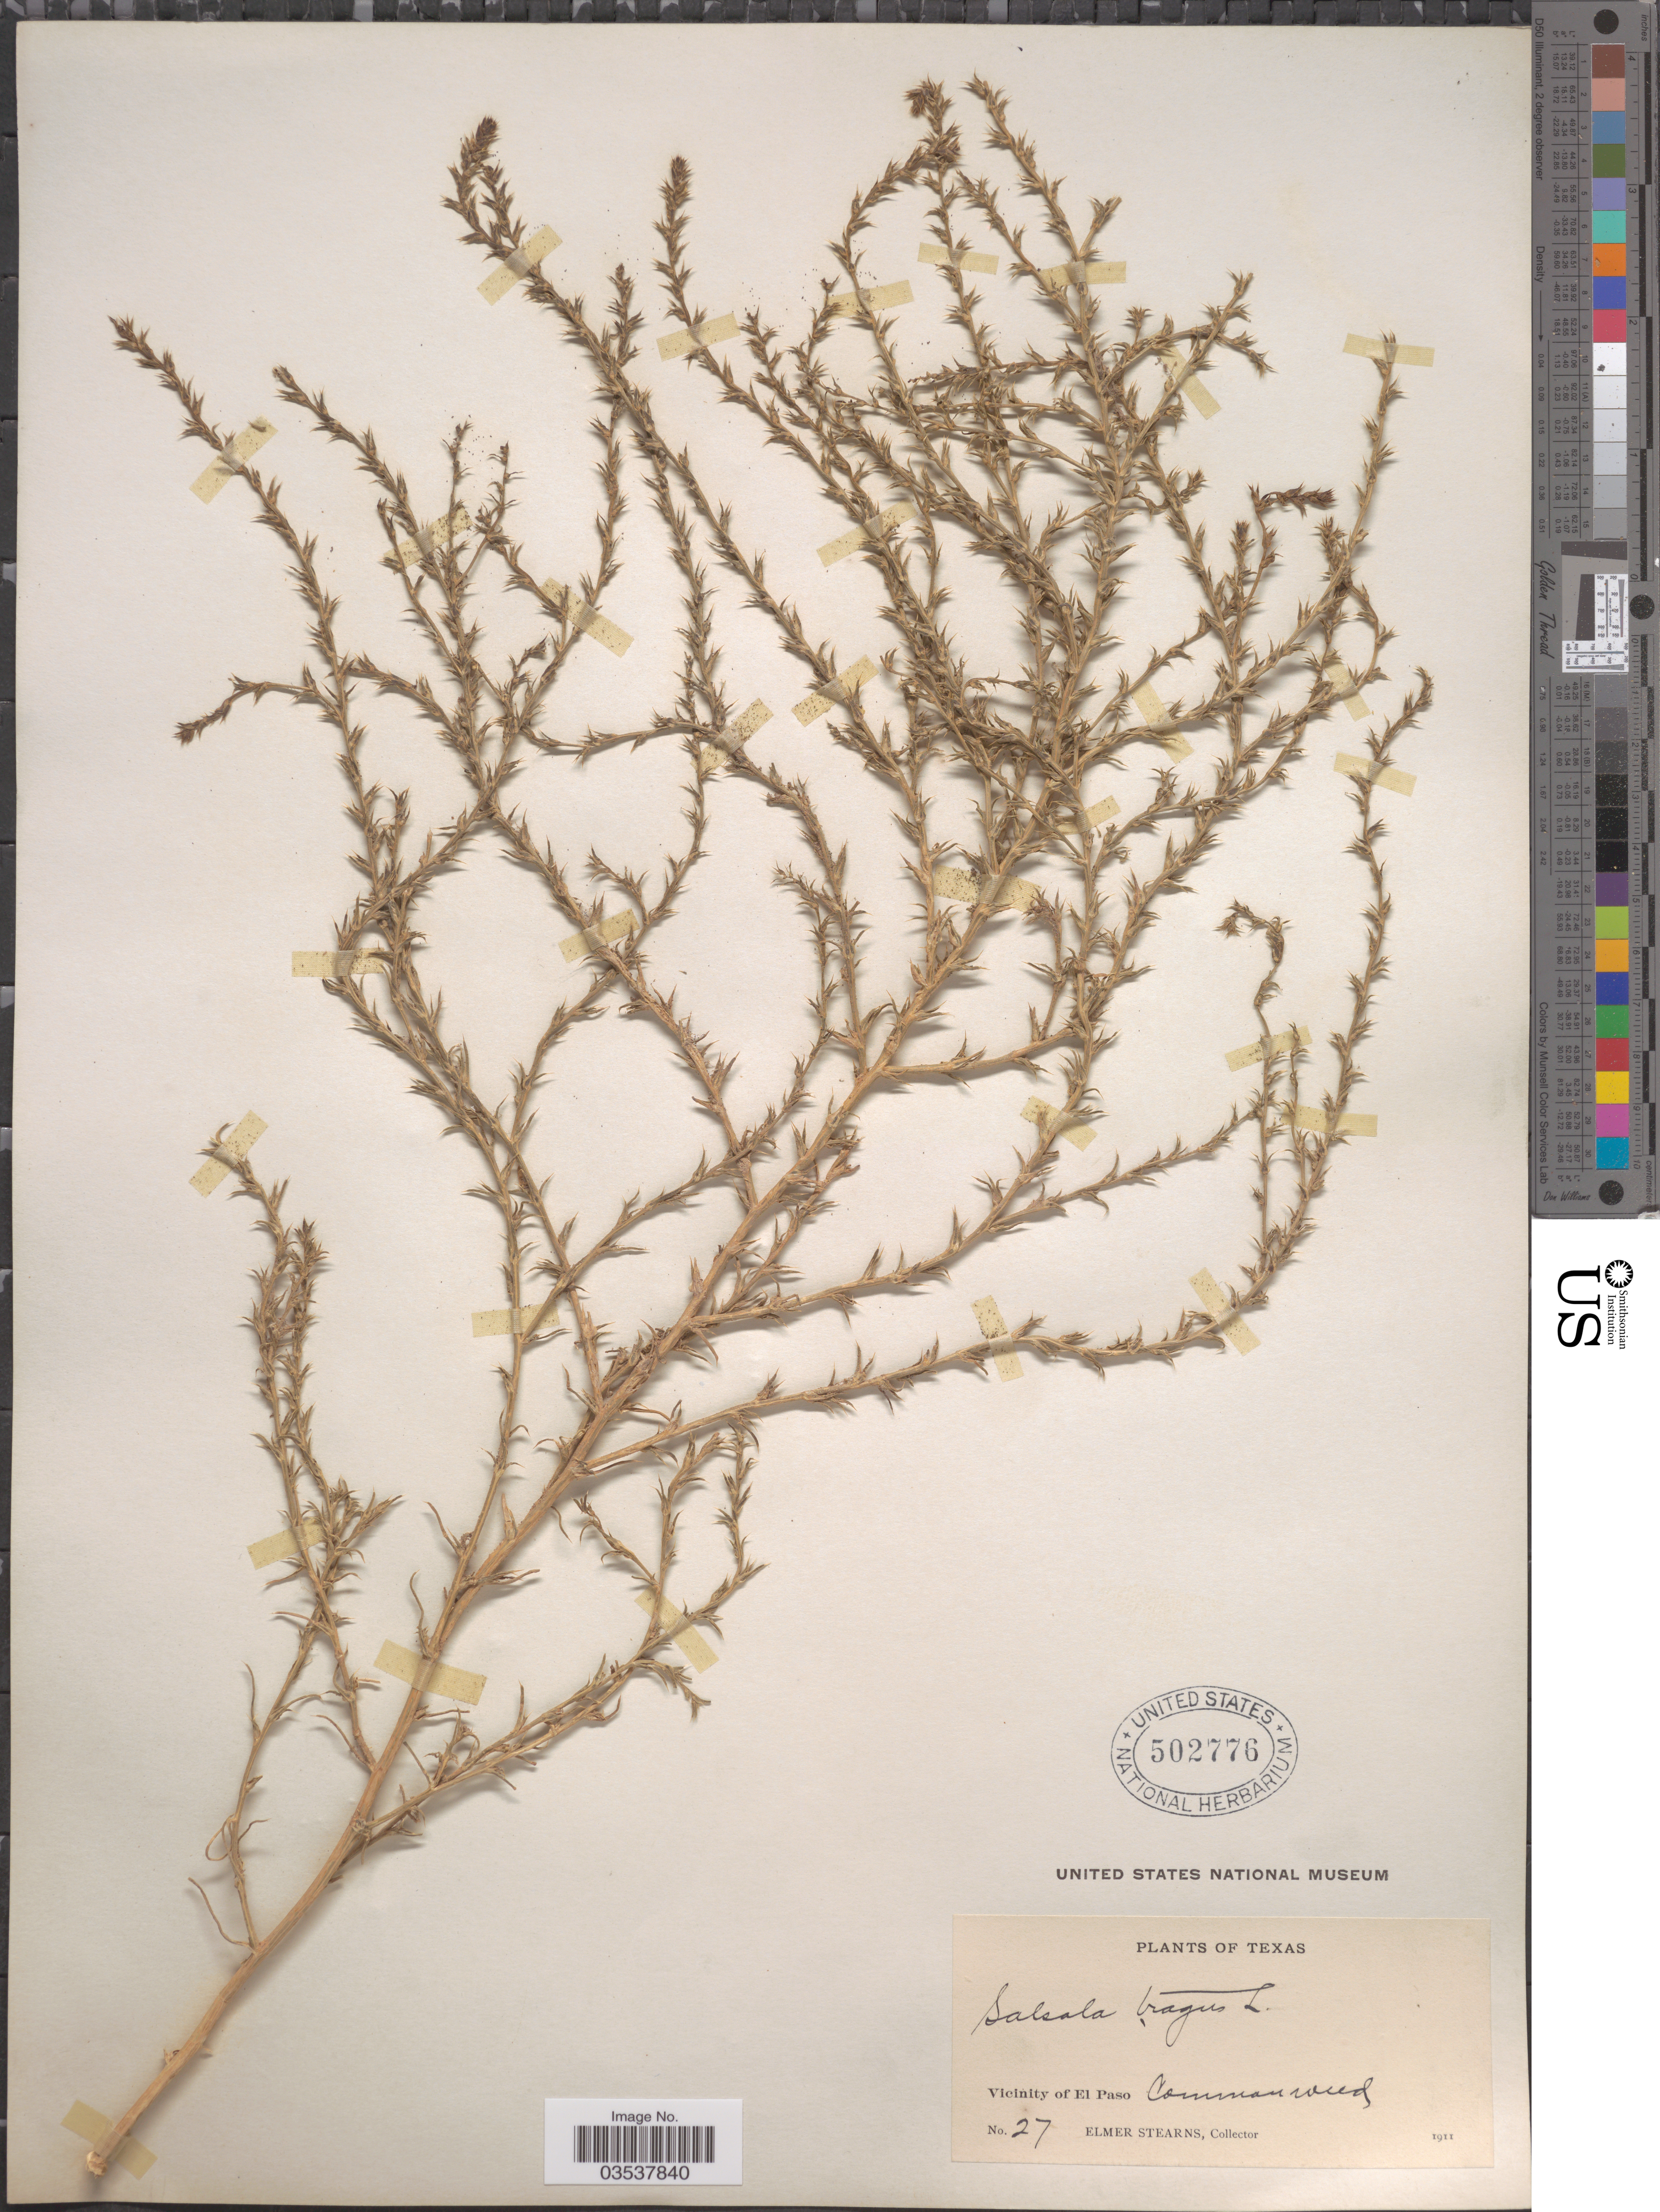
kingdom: Plantae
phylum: Tracheophyta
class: Magnoliopsida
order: Caryophyllales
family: Amaranthaceae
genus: Salsola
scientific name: Salsola pestifer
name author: A. Nelson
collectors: E. Stearns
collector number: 27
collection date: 1911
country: United States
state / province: Texas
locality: Vicinity of El Paso.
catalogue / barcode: US 502776